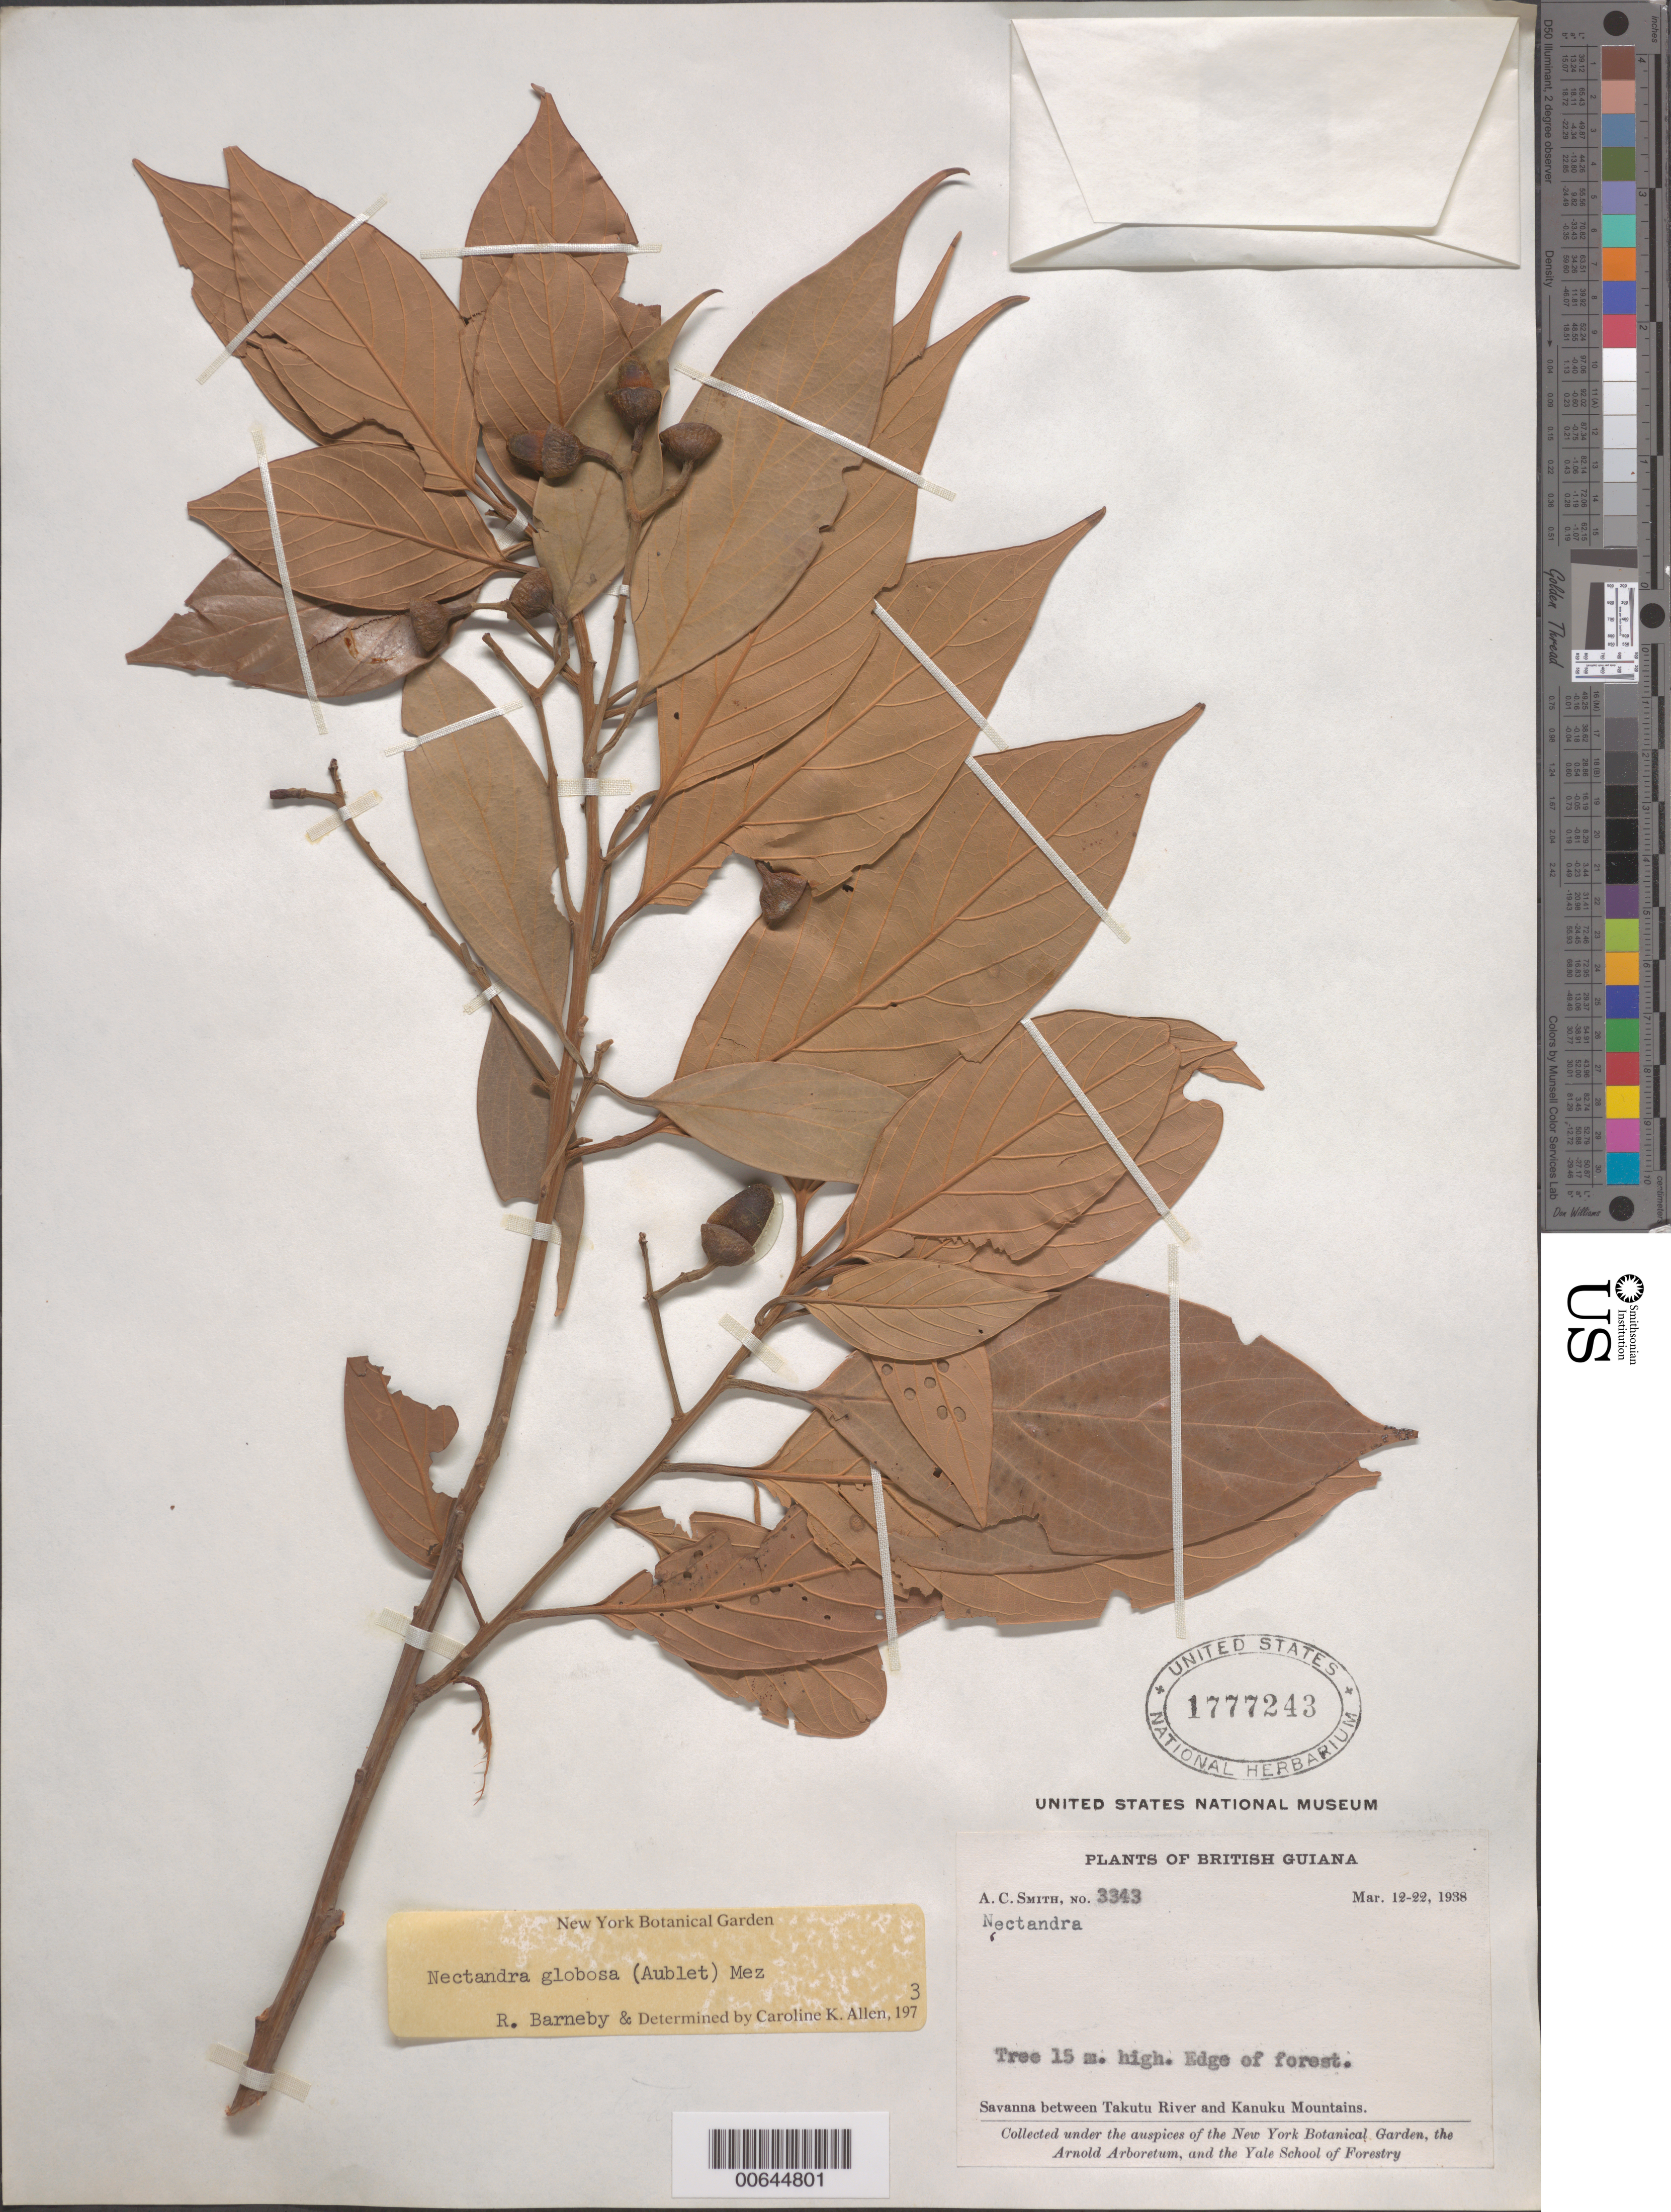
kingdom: Plantae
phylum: Tracheophyta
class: Magnoliopsida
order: Laurales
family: Lauraceae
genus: Nectandra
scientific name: Nectandra globosa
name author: (Aubl.) Mez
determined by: Allen, C. K.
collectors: A. C. Smith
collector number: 3343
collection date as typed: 12-Mar-38 to 22-Mar-38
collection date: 1938-03-12/1938-03-22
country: Guyana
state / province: U. Takutu-U. Essequibo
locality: Kanuku Mts., savanna betw. mts. and Takutu R.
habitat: Edge of forest.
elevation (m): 200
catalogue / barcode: US 1777243